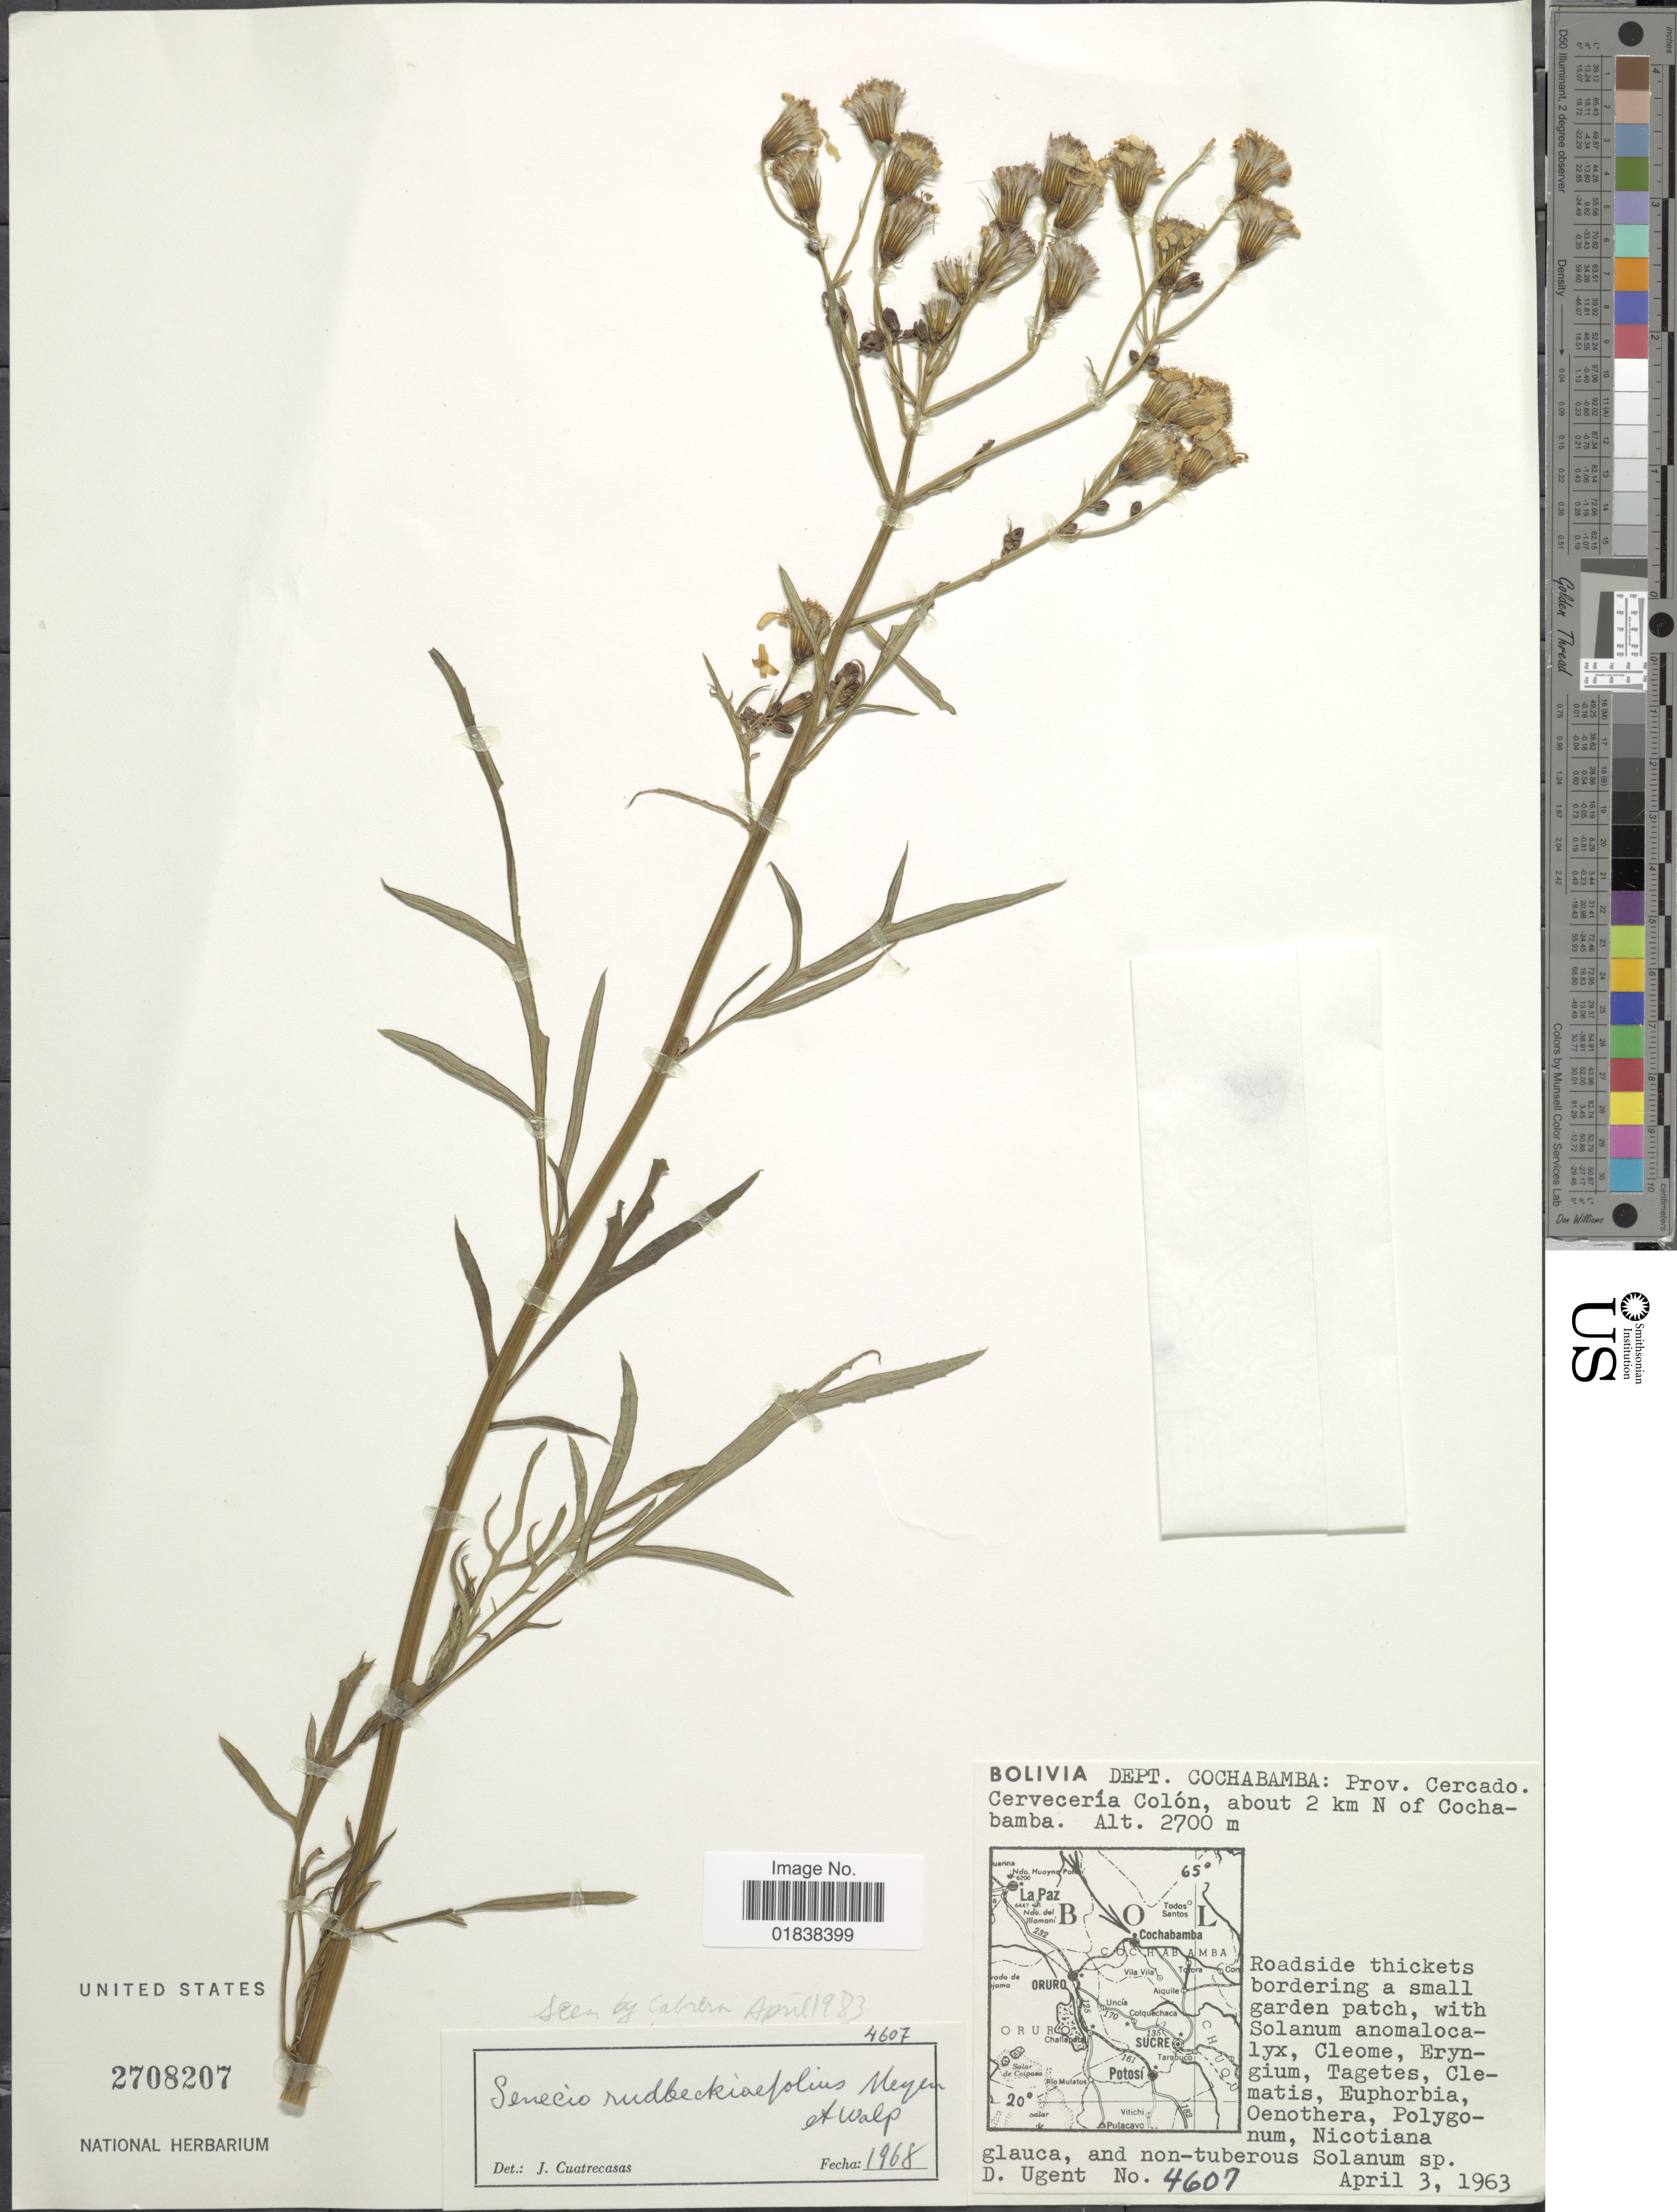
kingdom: Plantae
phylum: Tracheophyta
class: Magnoliopsida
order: Asterales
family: Asteraceae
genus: Senecio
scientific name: Senecio rudbeckiifolius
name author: Meyen & Walp.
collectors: D. Ugent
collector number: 4607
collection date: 1963-04-03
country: Bolivia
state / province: Cochabamba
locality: Prov. Cercado, Corveceria Colon, about 2 km N of Cochabamba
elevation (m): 2700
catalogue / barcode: US 2708207